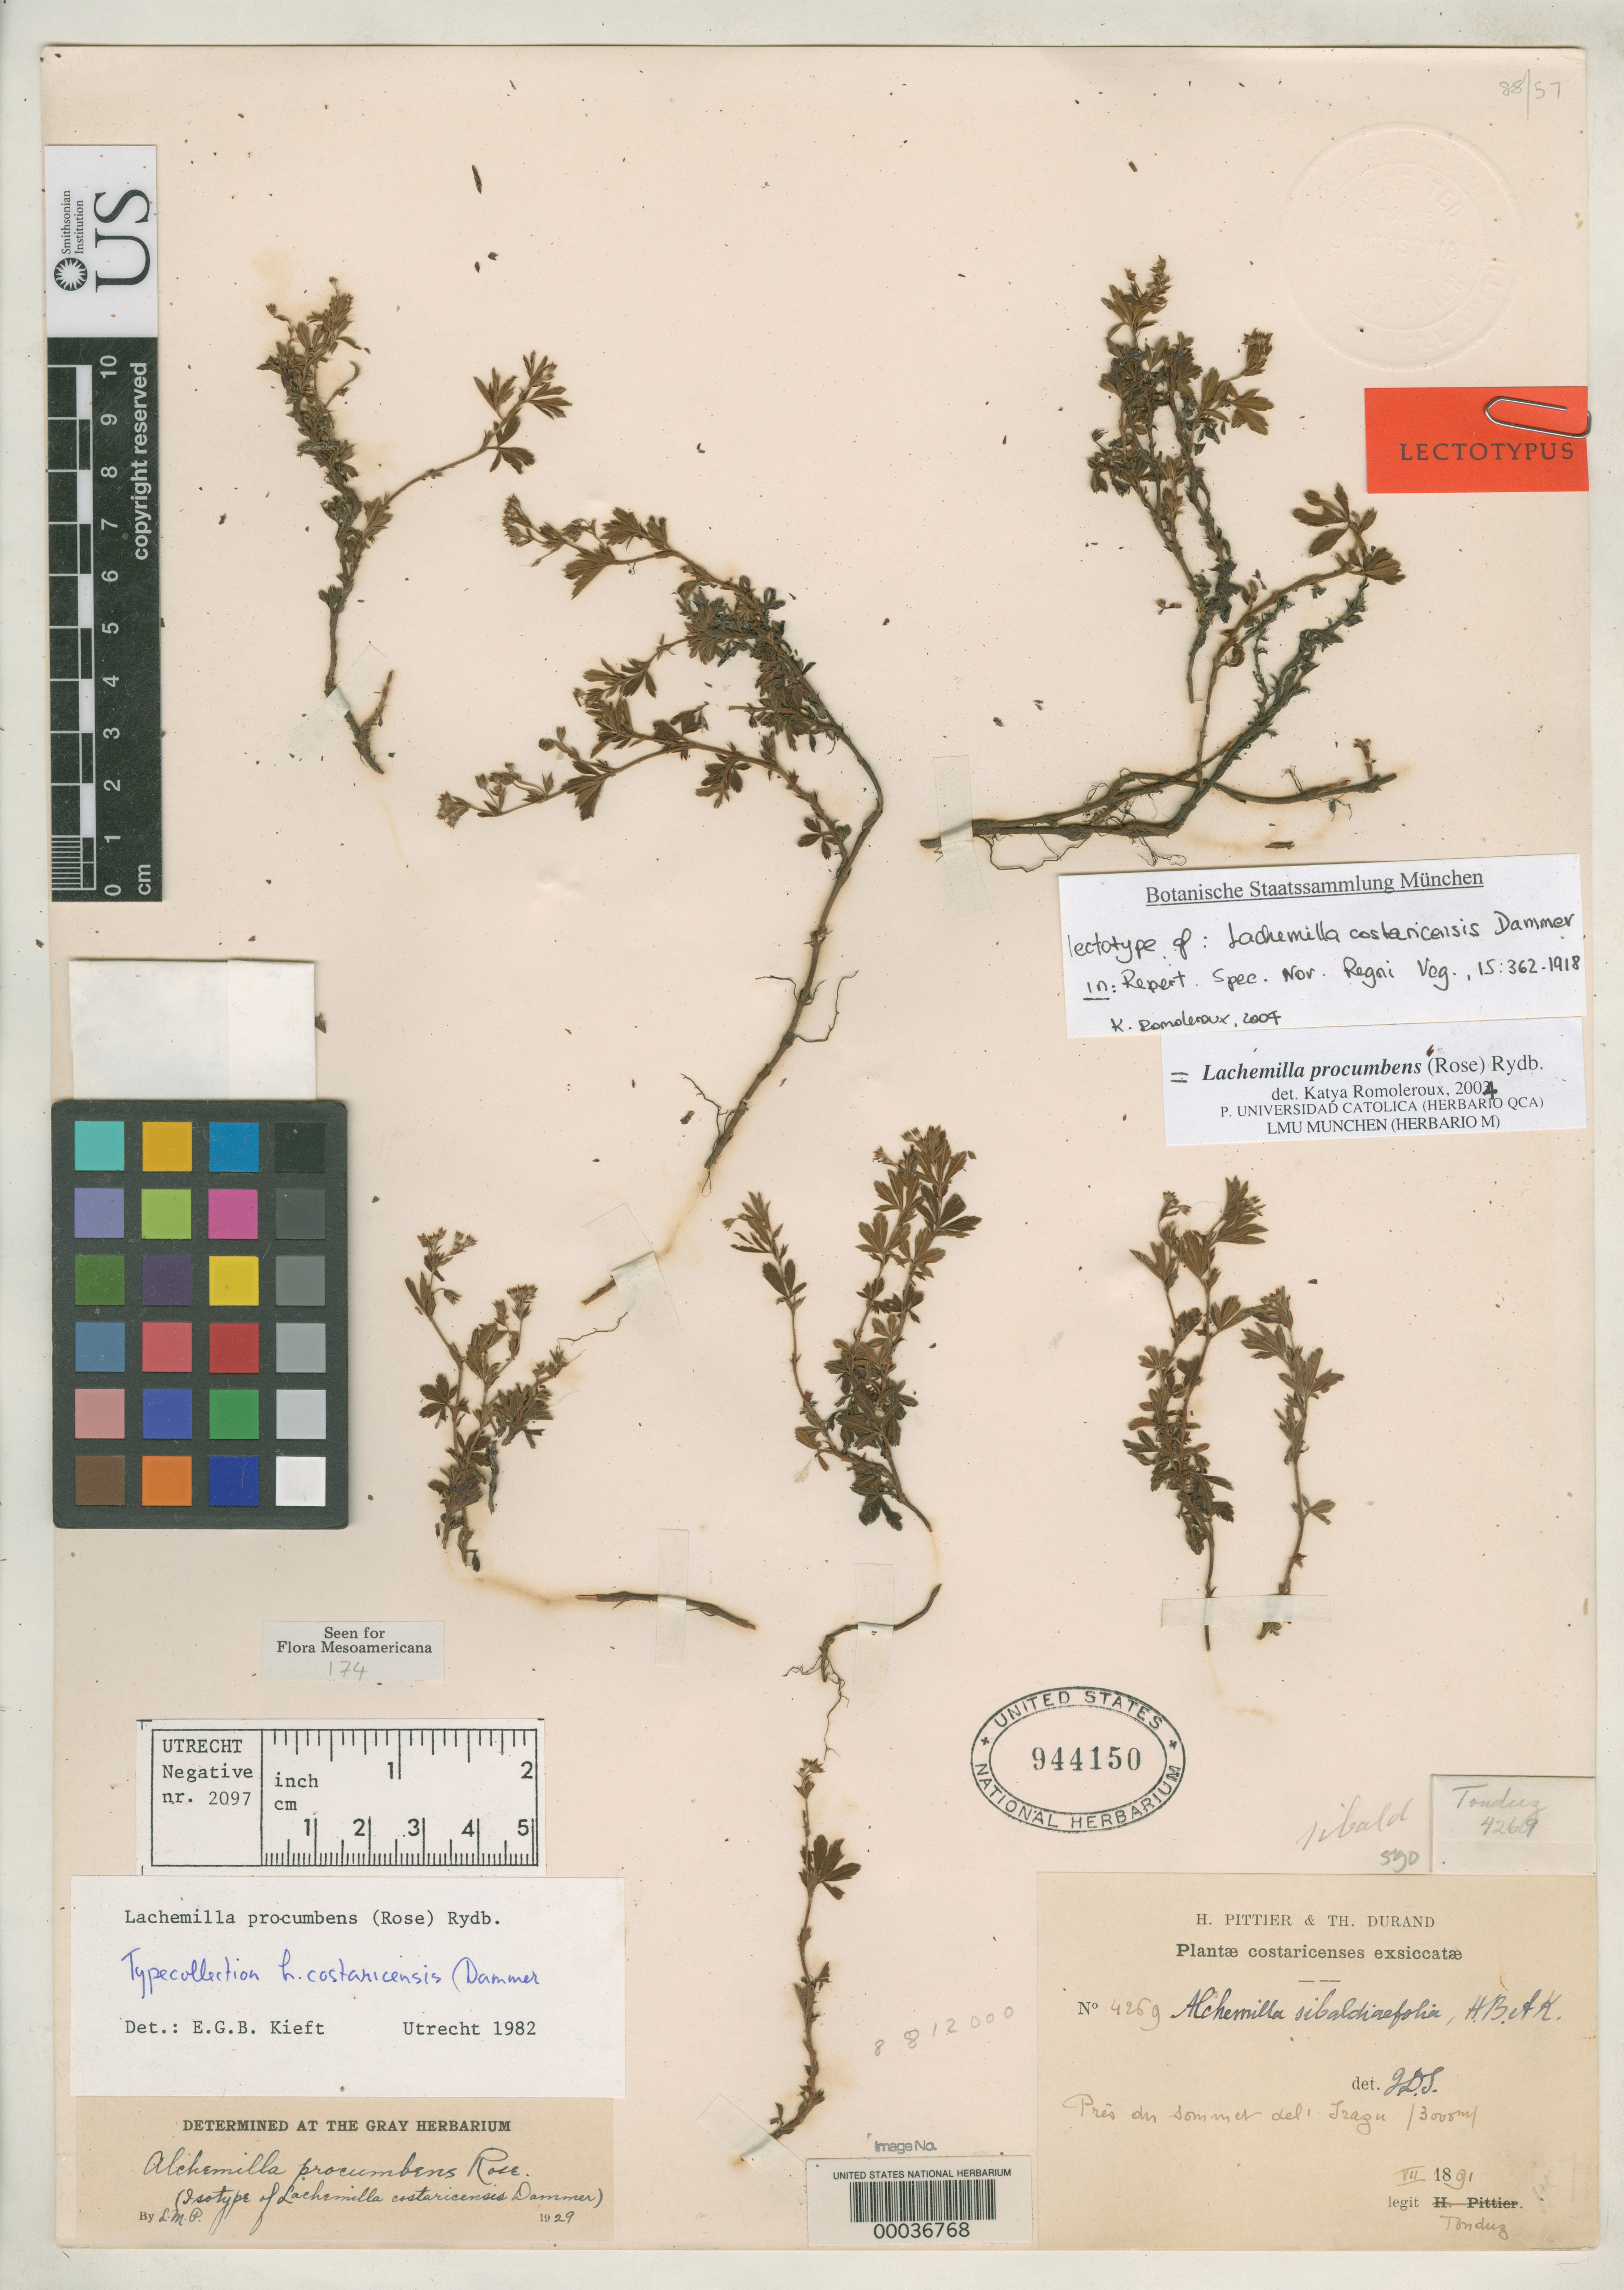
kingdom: Plantae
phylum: Tracheophyta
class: Magnoliopsida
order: Rosales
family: Rosaceae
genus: Lachemilla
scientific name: Lachemilla costaricensis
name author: Dammer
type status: Isotype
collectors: A. Tonduz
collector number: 4269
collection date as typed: Jul 1891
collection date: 1891-07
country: Costa Rica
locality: Pres du sommet de l'Irazu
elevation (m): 3000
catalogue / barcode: US 944150